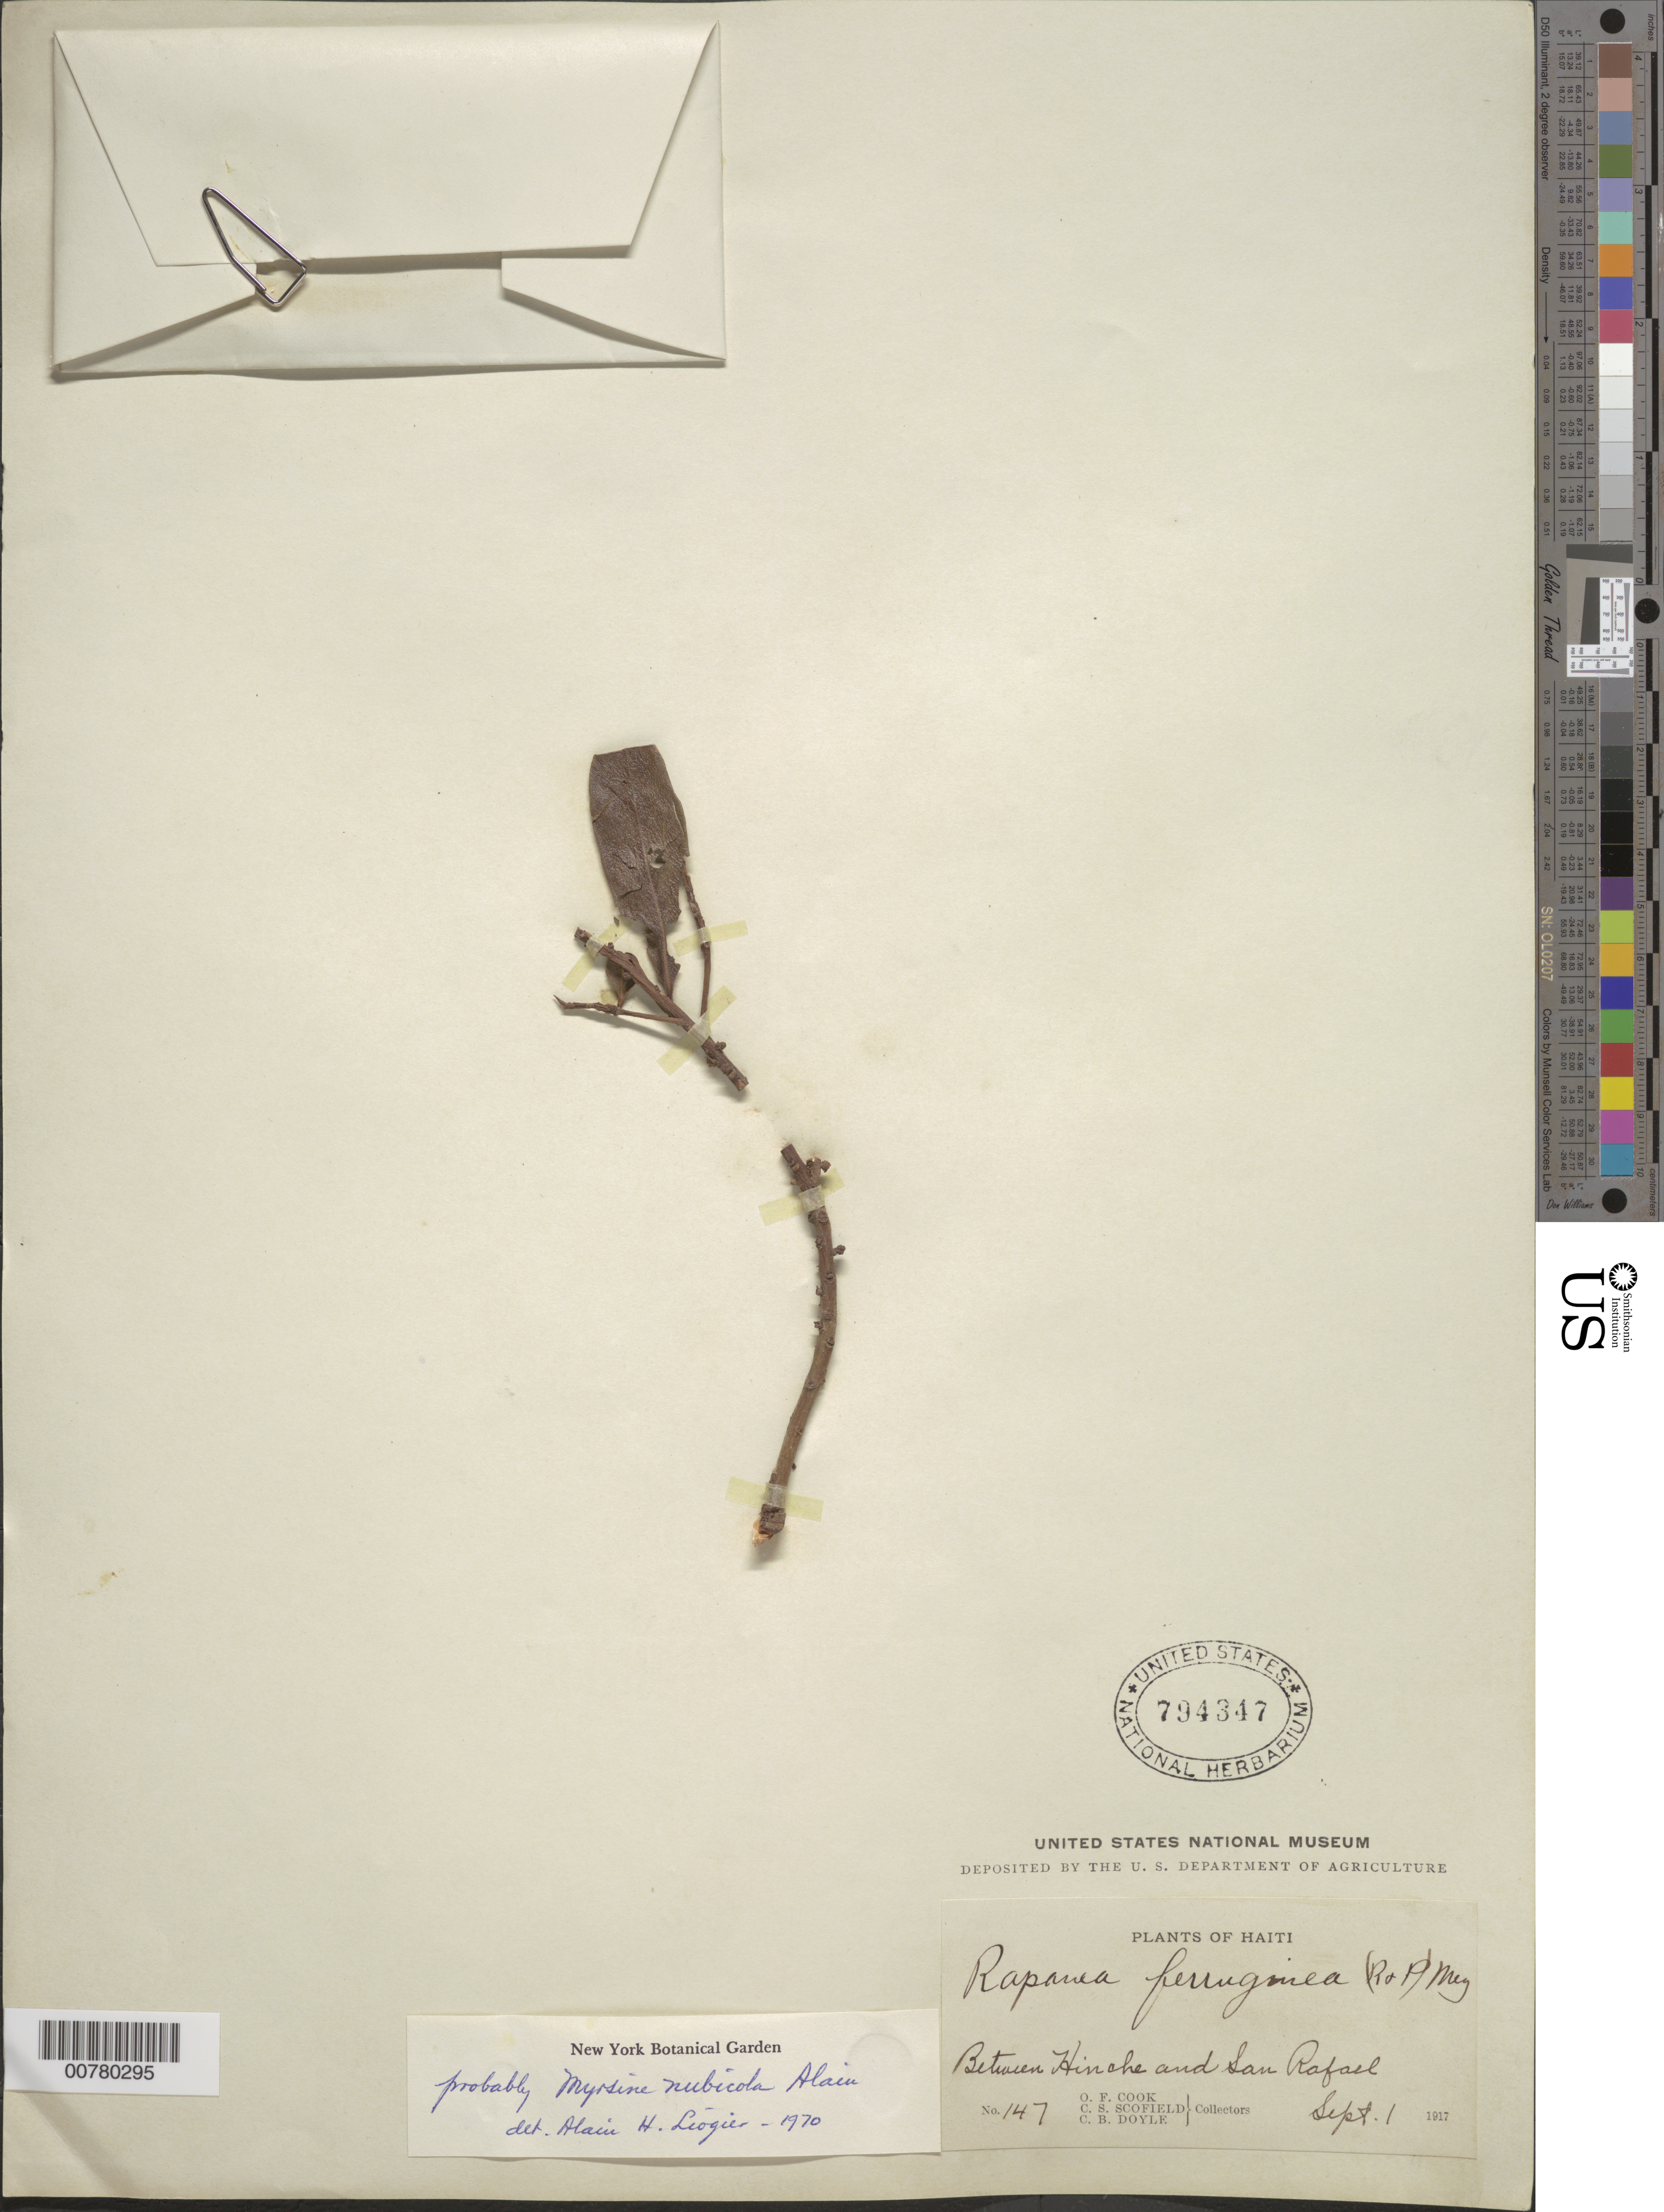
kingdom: Plantae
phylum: Tracheophyta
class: Magnoliopsida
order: Ericales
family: Primulaceae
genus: Myrsine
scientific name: Myrsine nubicola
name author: Alain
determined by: Liogier, Alain H.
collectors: O. F. Cook, C. Scofield & C. Doyle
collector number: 147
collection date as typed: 01 Sep 1917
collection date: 1917-09-01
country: Haiti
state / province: Nord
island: Hispaniola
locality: Between Hinche and San Raphael.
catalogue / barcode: US 794347